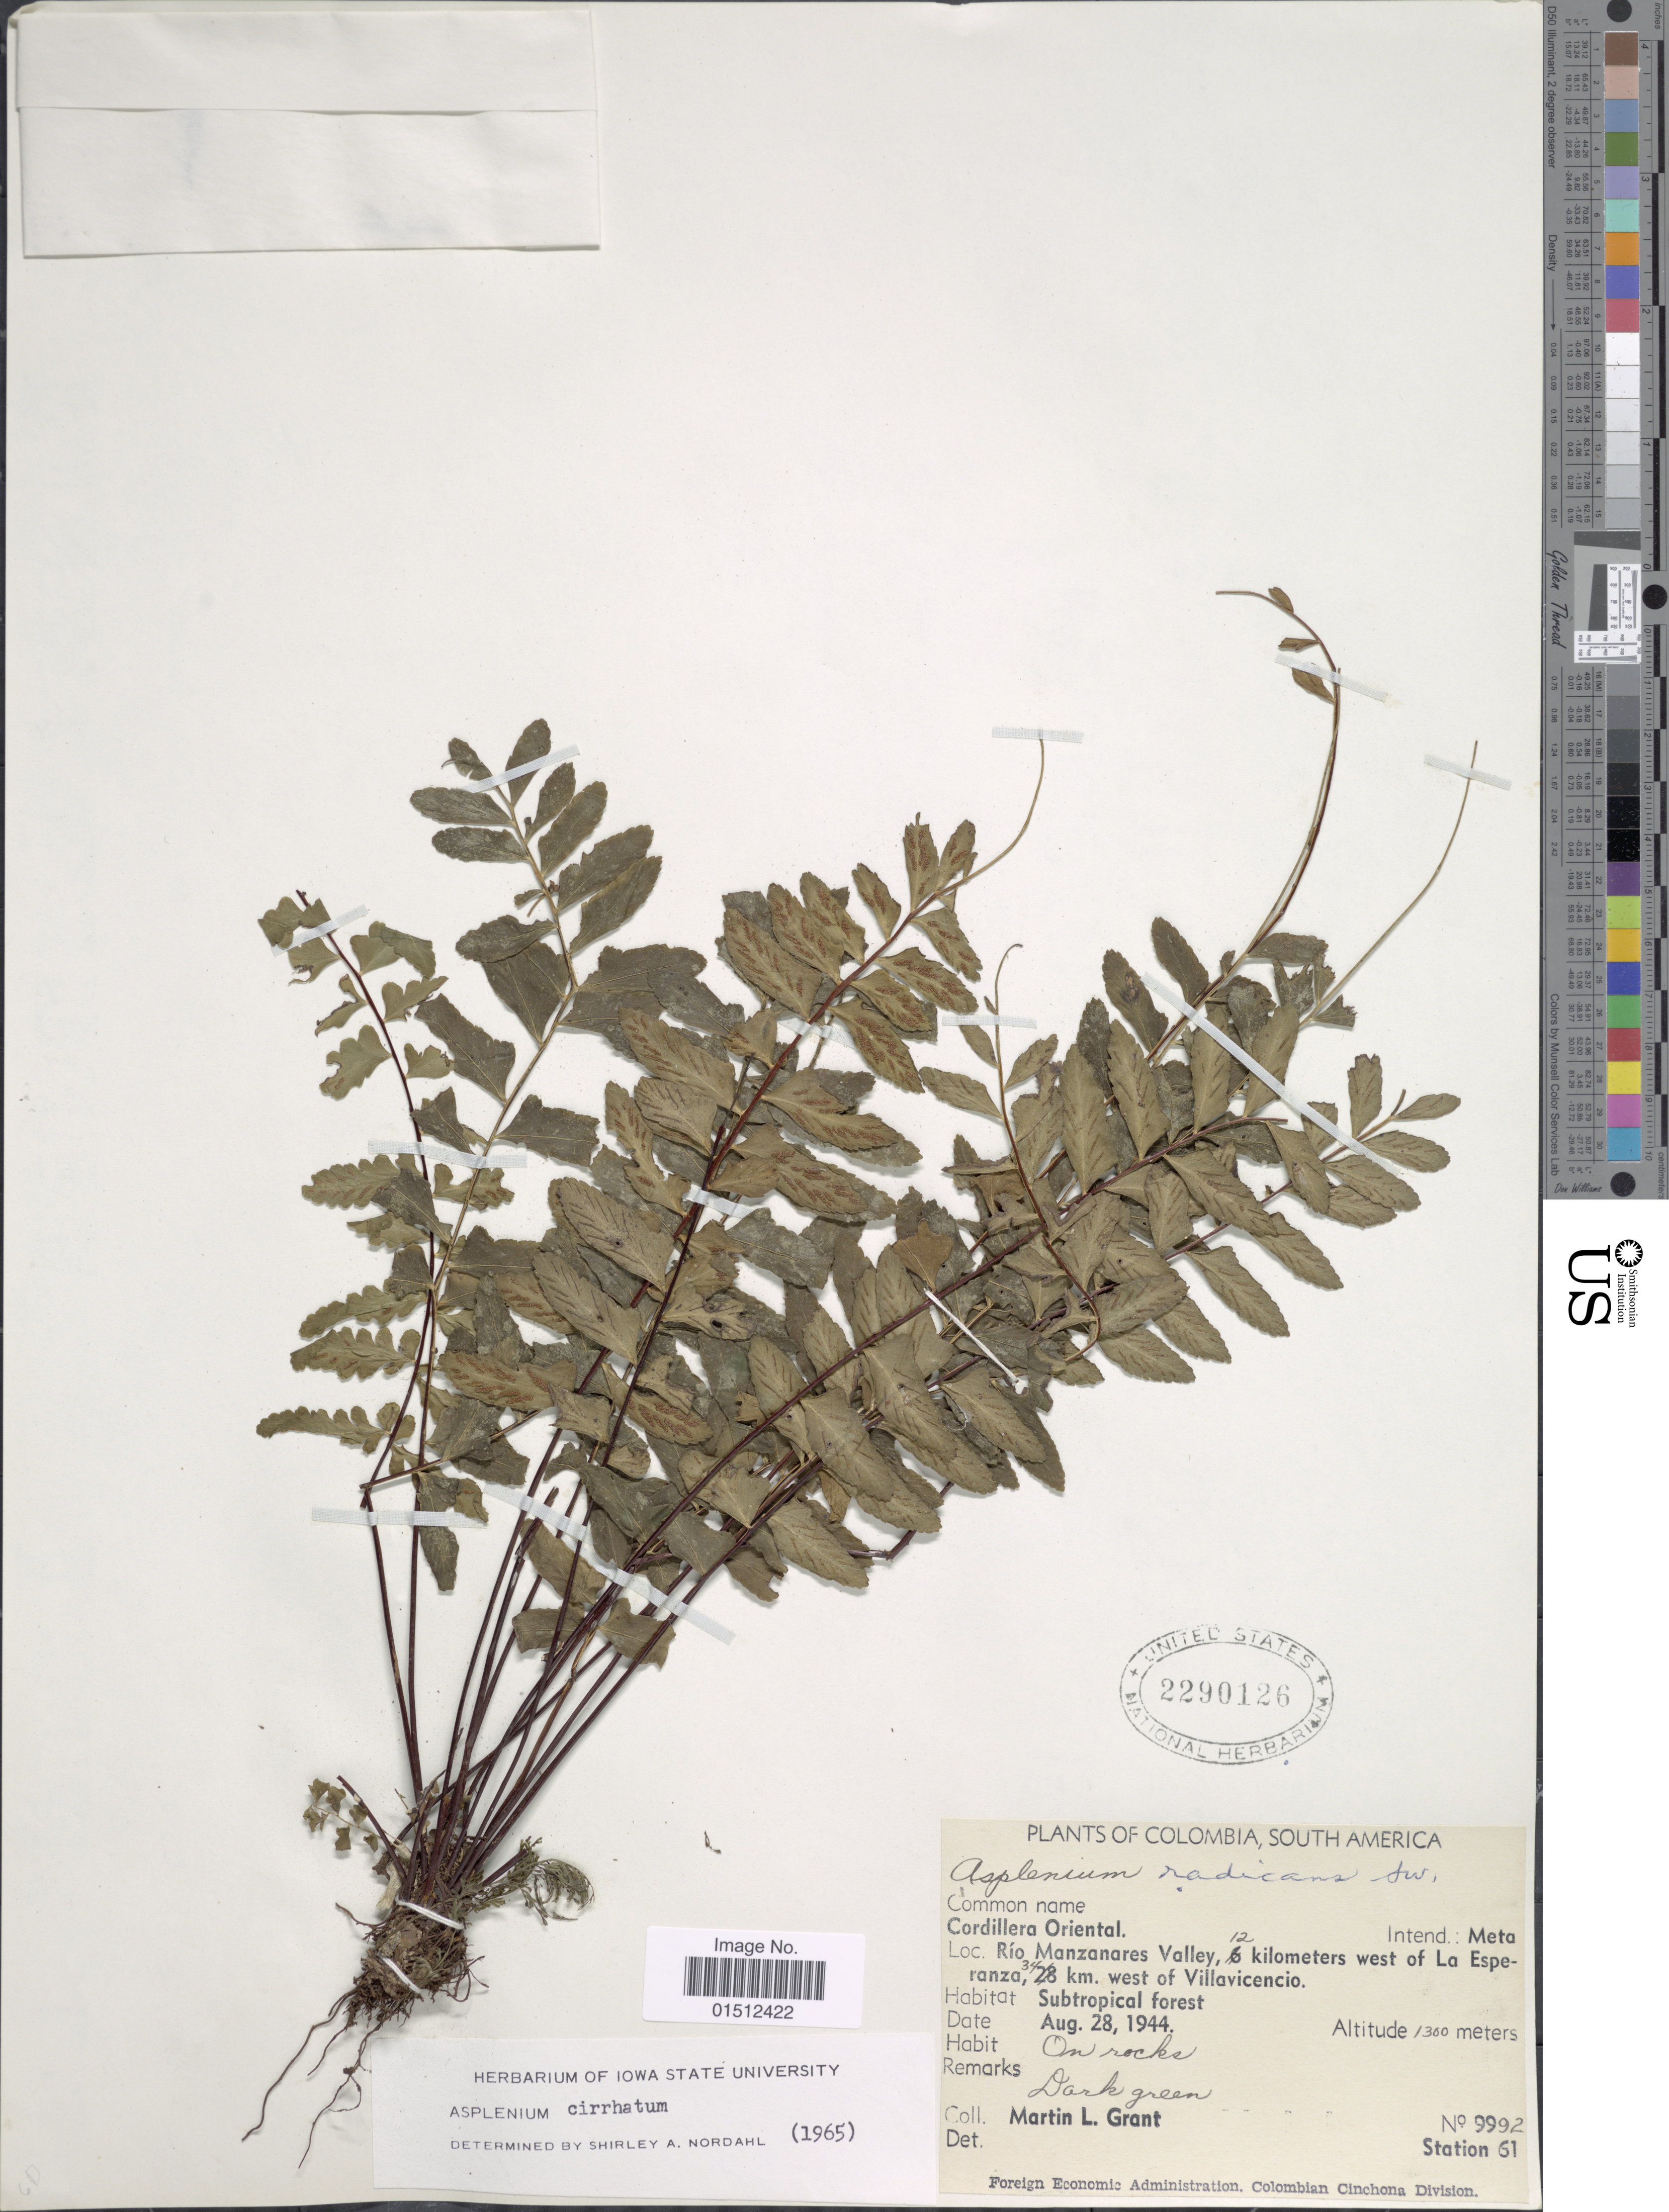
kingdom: Plantae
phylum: Tracheophyta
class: Polypodiopsida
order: Polypodiales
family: Aspleniaceae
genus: Asplenium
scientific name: Asplenium radicans var. cirrhatum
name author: (Rich. ex Willd.) Rosenst.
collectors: M. L. Grant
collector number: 9992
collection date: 1944-08-28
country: Colombia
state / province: Meta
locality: Cordillera Occidental, Intend: Meta, Rio Mazanares Valley, 12 kilometers west of La Esperanza, 34 km. west of Villavicencio. Station 61.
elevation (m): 1300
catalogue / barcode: US 2290126